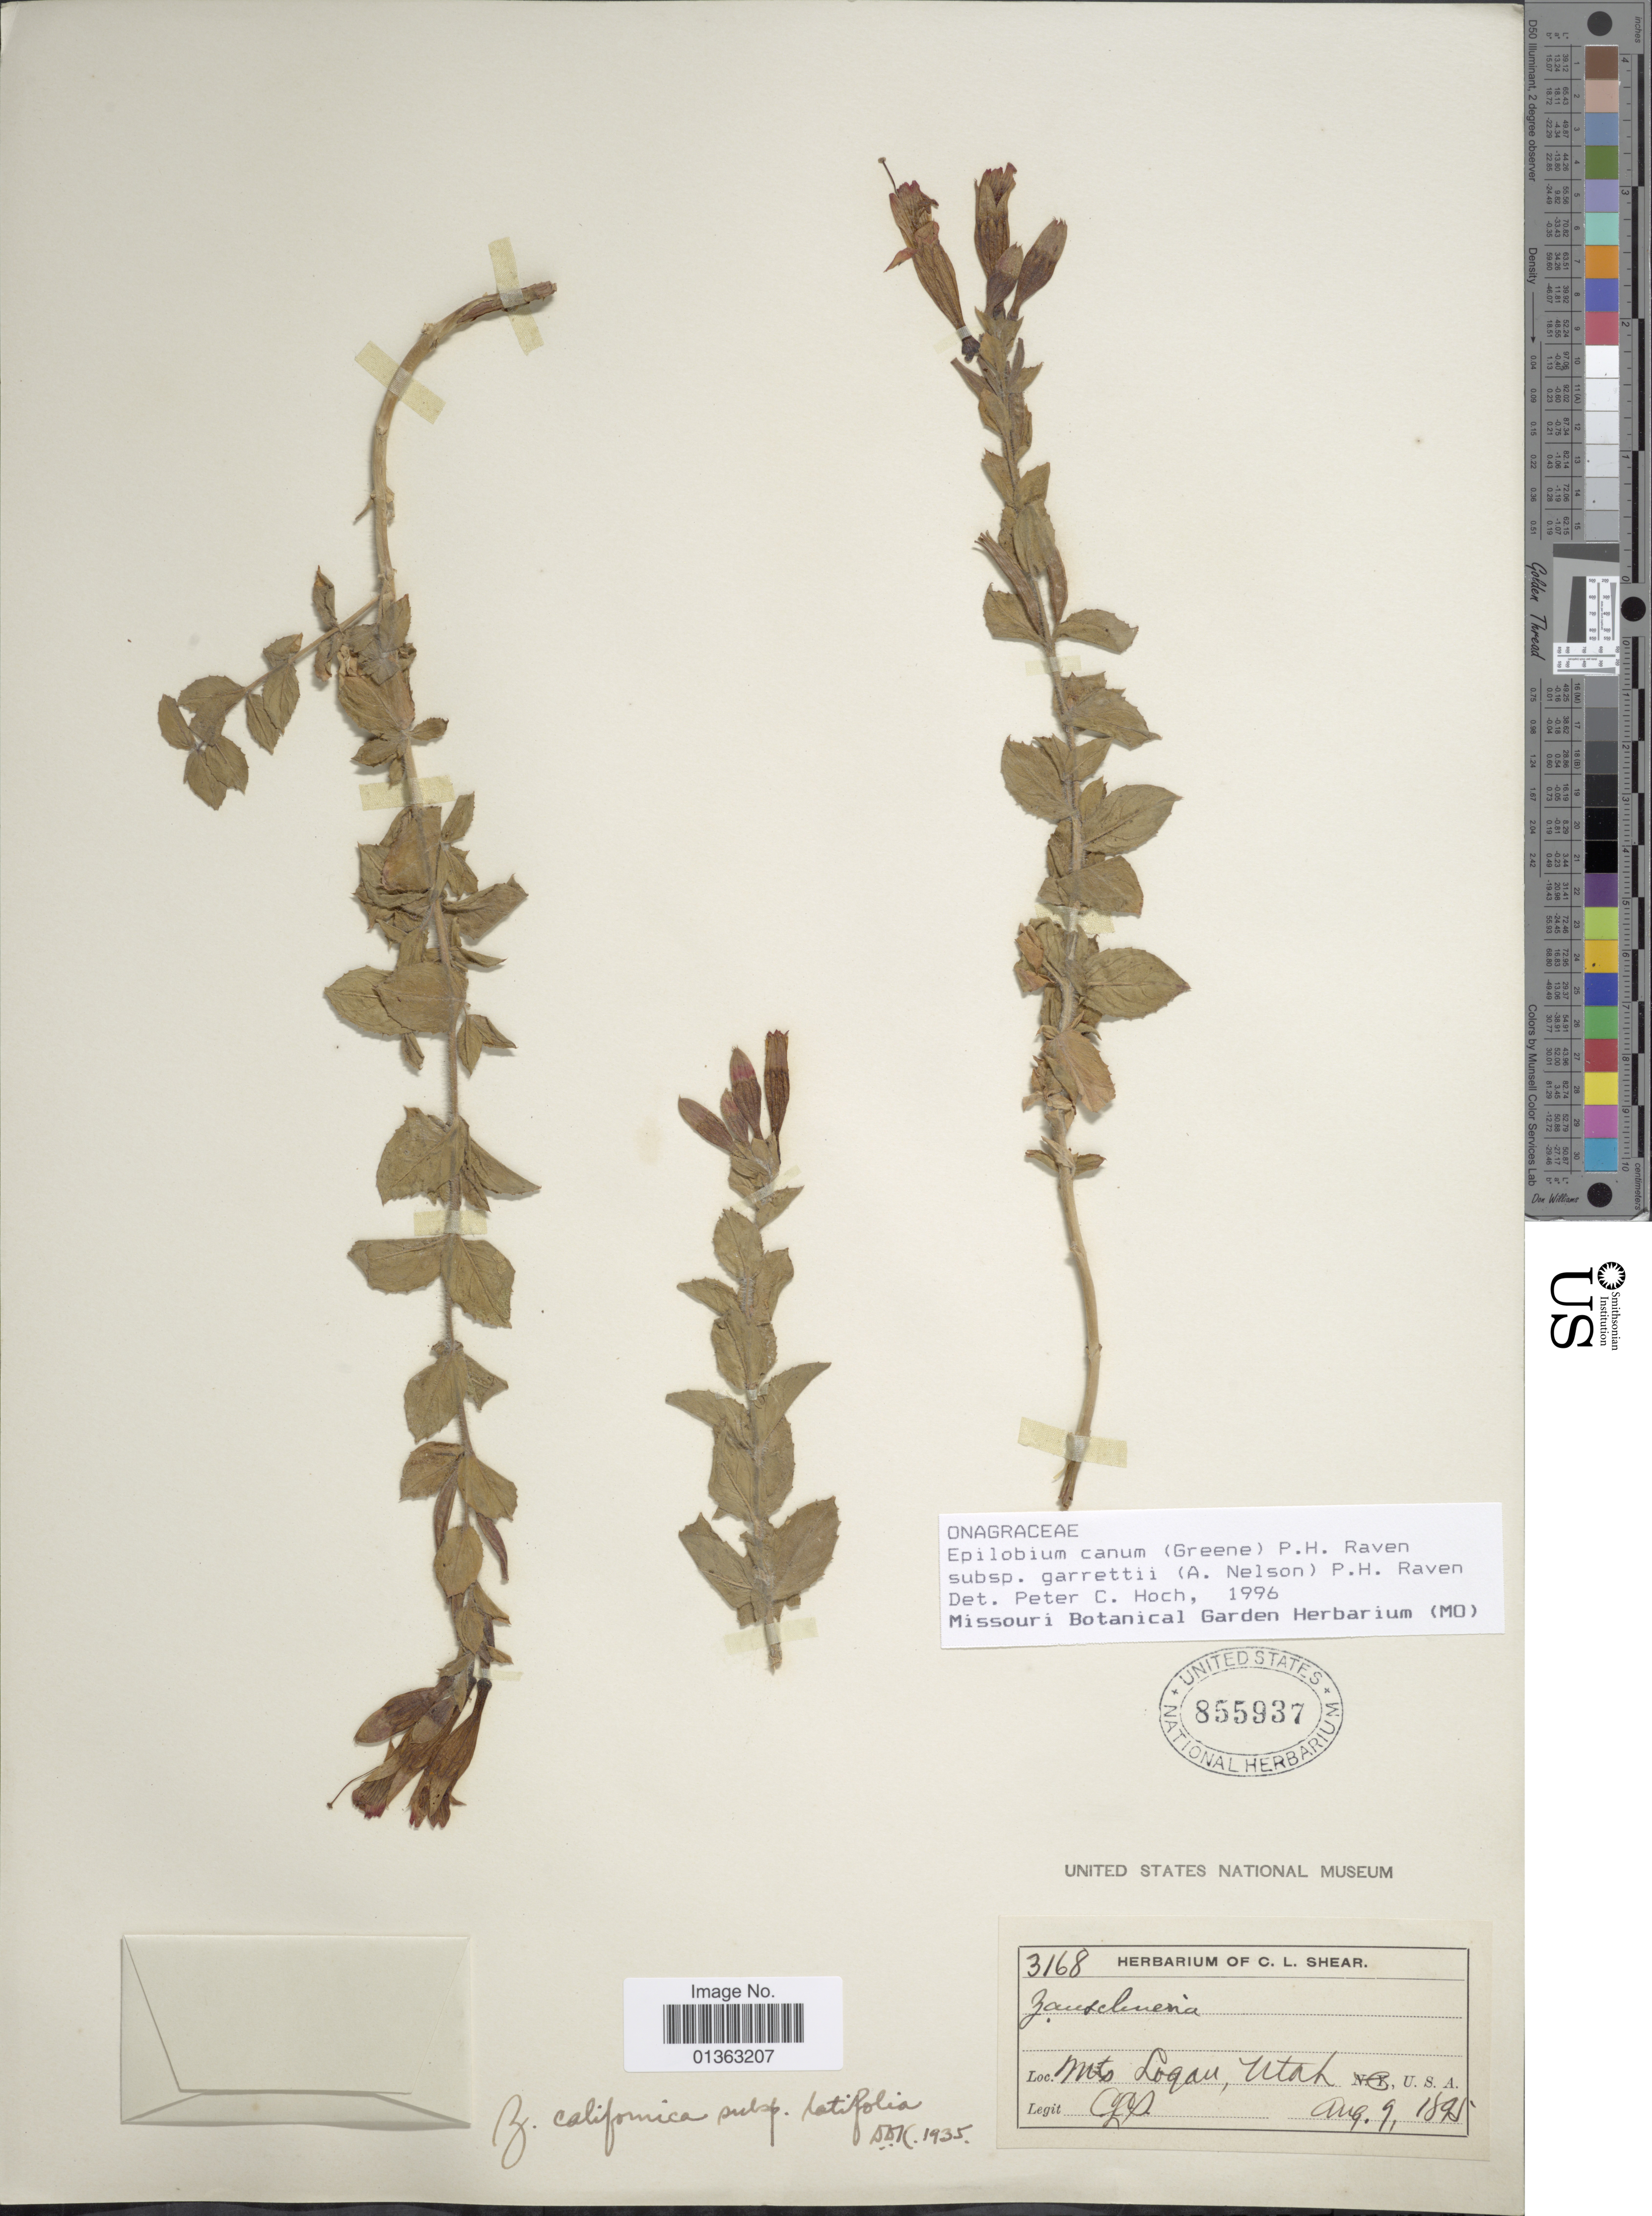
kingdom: Plantae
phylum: Tracheophyta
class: Magnoliopsida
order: Myrtales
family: Onagraceae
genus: Epilobium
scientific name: Epilobium canum subsp. garrettii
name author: (A. Nelson) P.H. Raven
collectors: C. L. Shear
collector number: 3168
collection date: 1895-08-09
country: United States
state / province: Utah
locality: Mts. Logan.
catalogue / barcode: US 855937